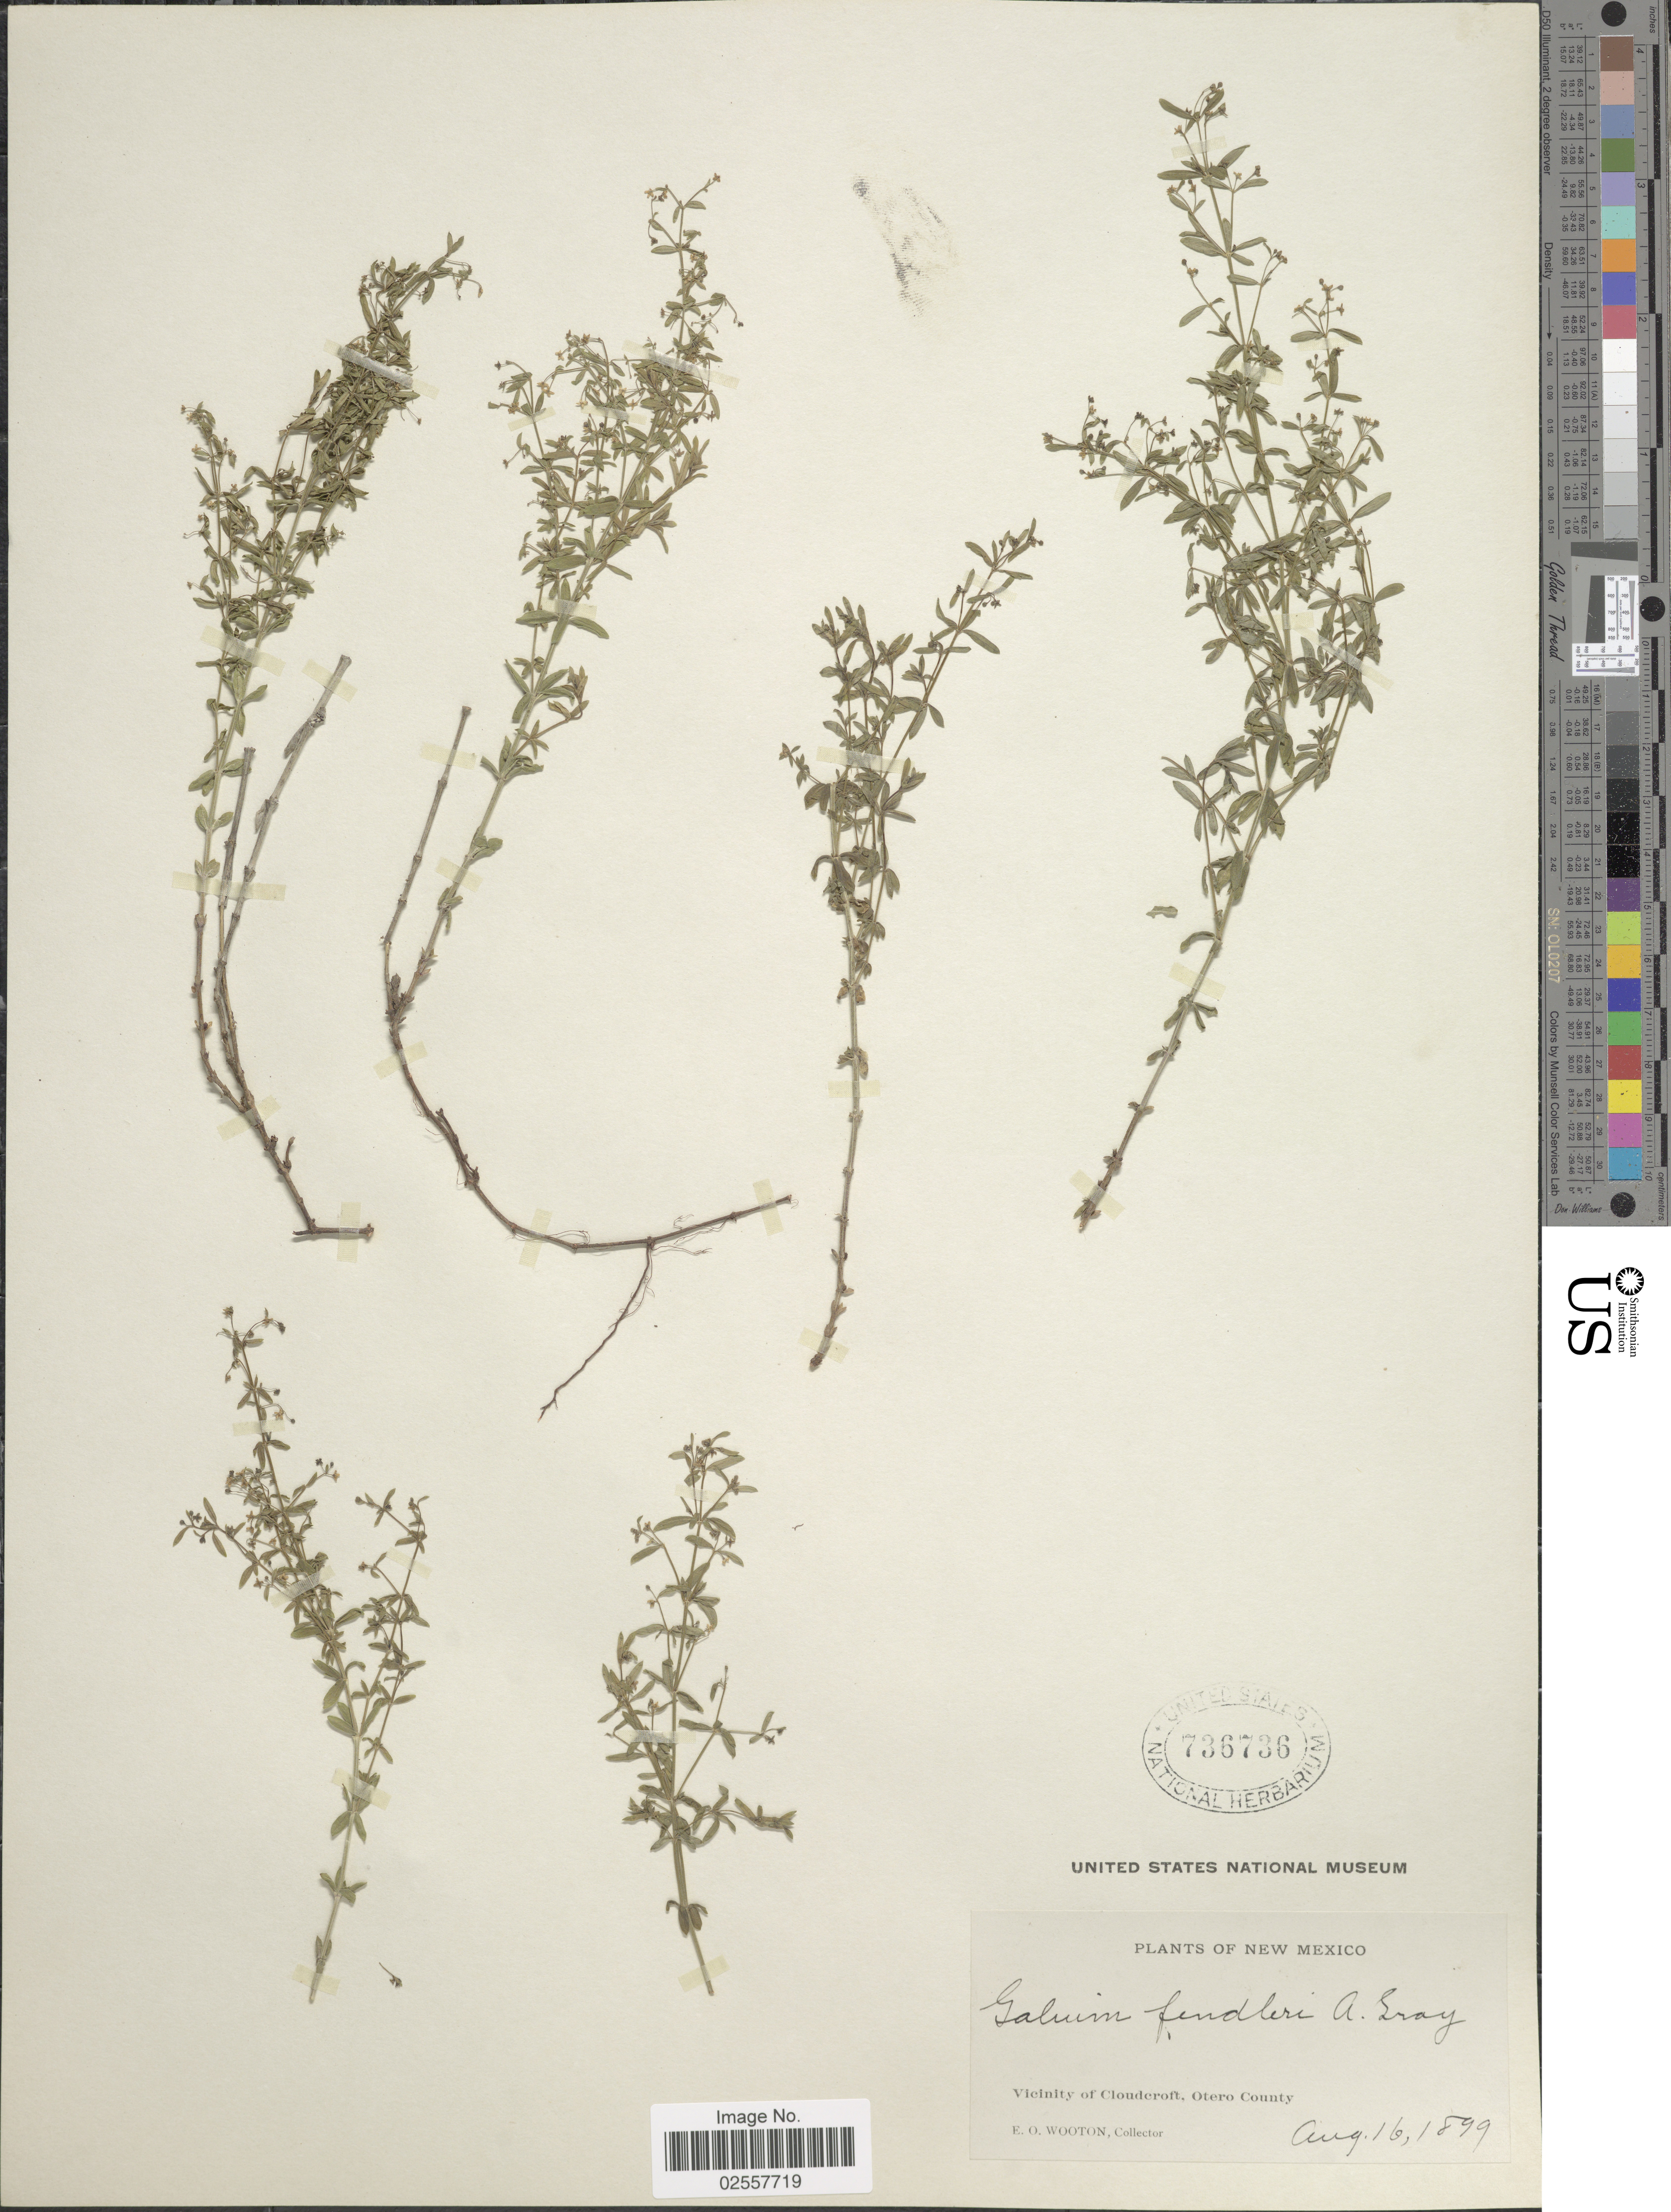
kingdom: Plantae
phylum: Tracheophyta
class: Magnoliopsida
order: Gentianales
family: Rubiaceae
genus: Galium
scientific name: Galium fendleri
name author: A. Gray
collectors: E. O. Wooton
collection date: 1899-08-16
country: United States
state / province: New Mexico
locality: Vicinity of Cloudcroft, Otero County.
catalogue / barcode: US 736736